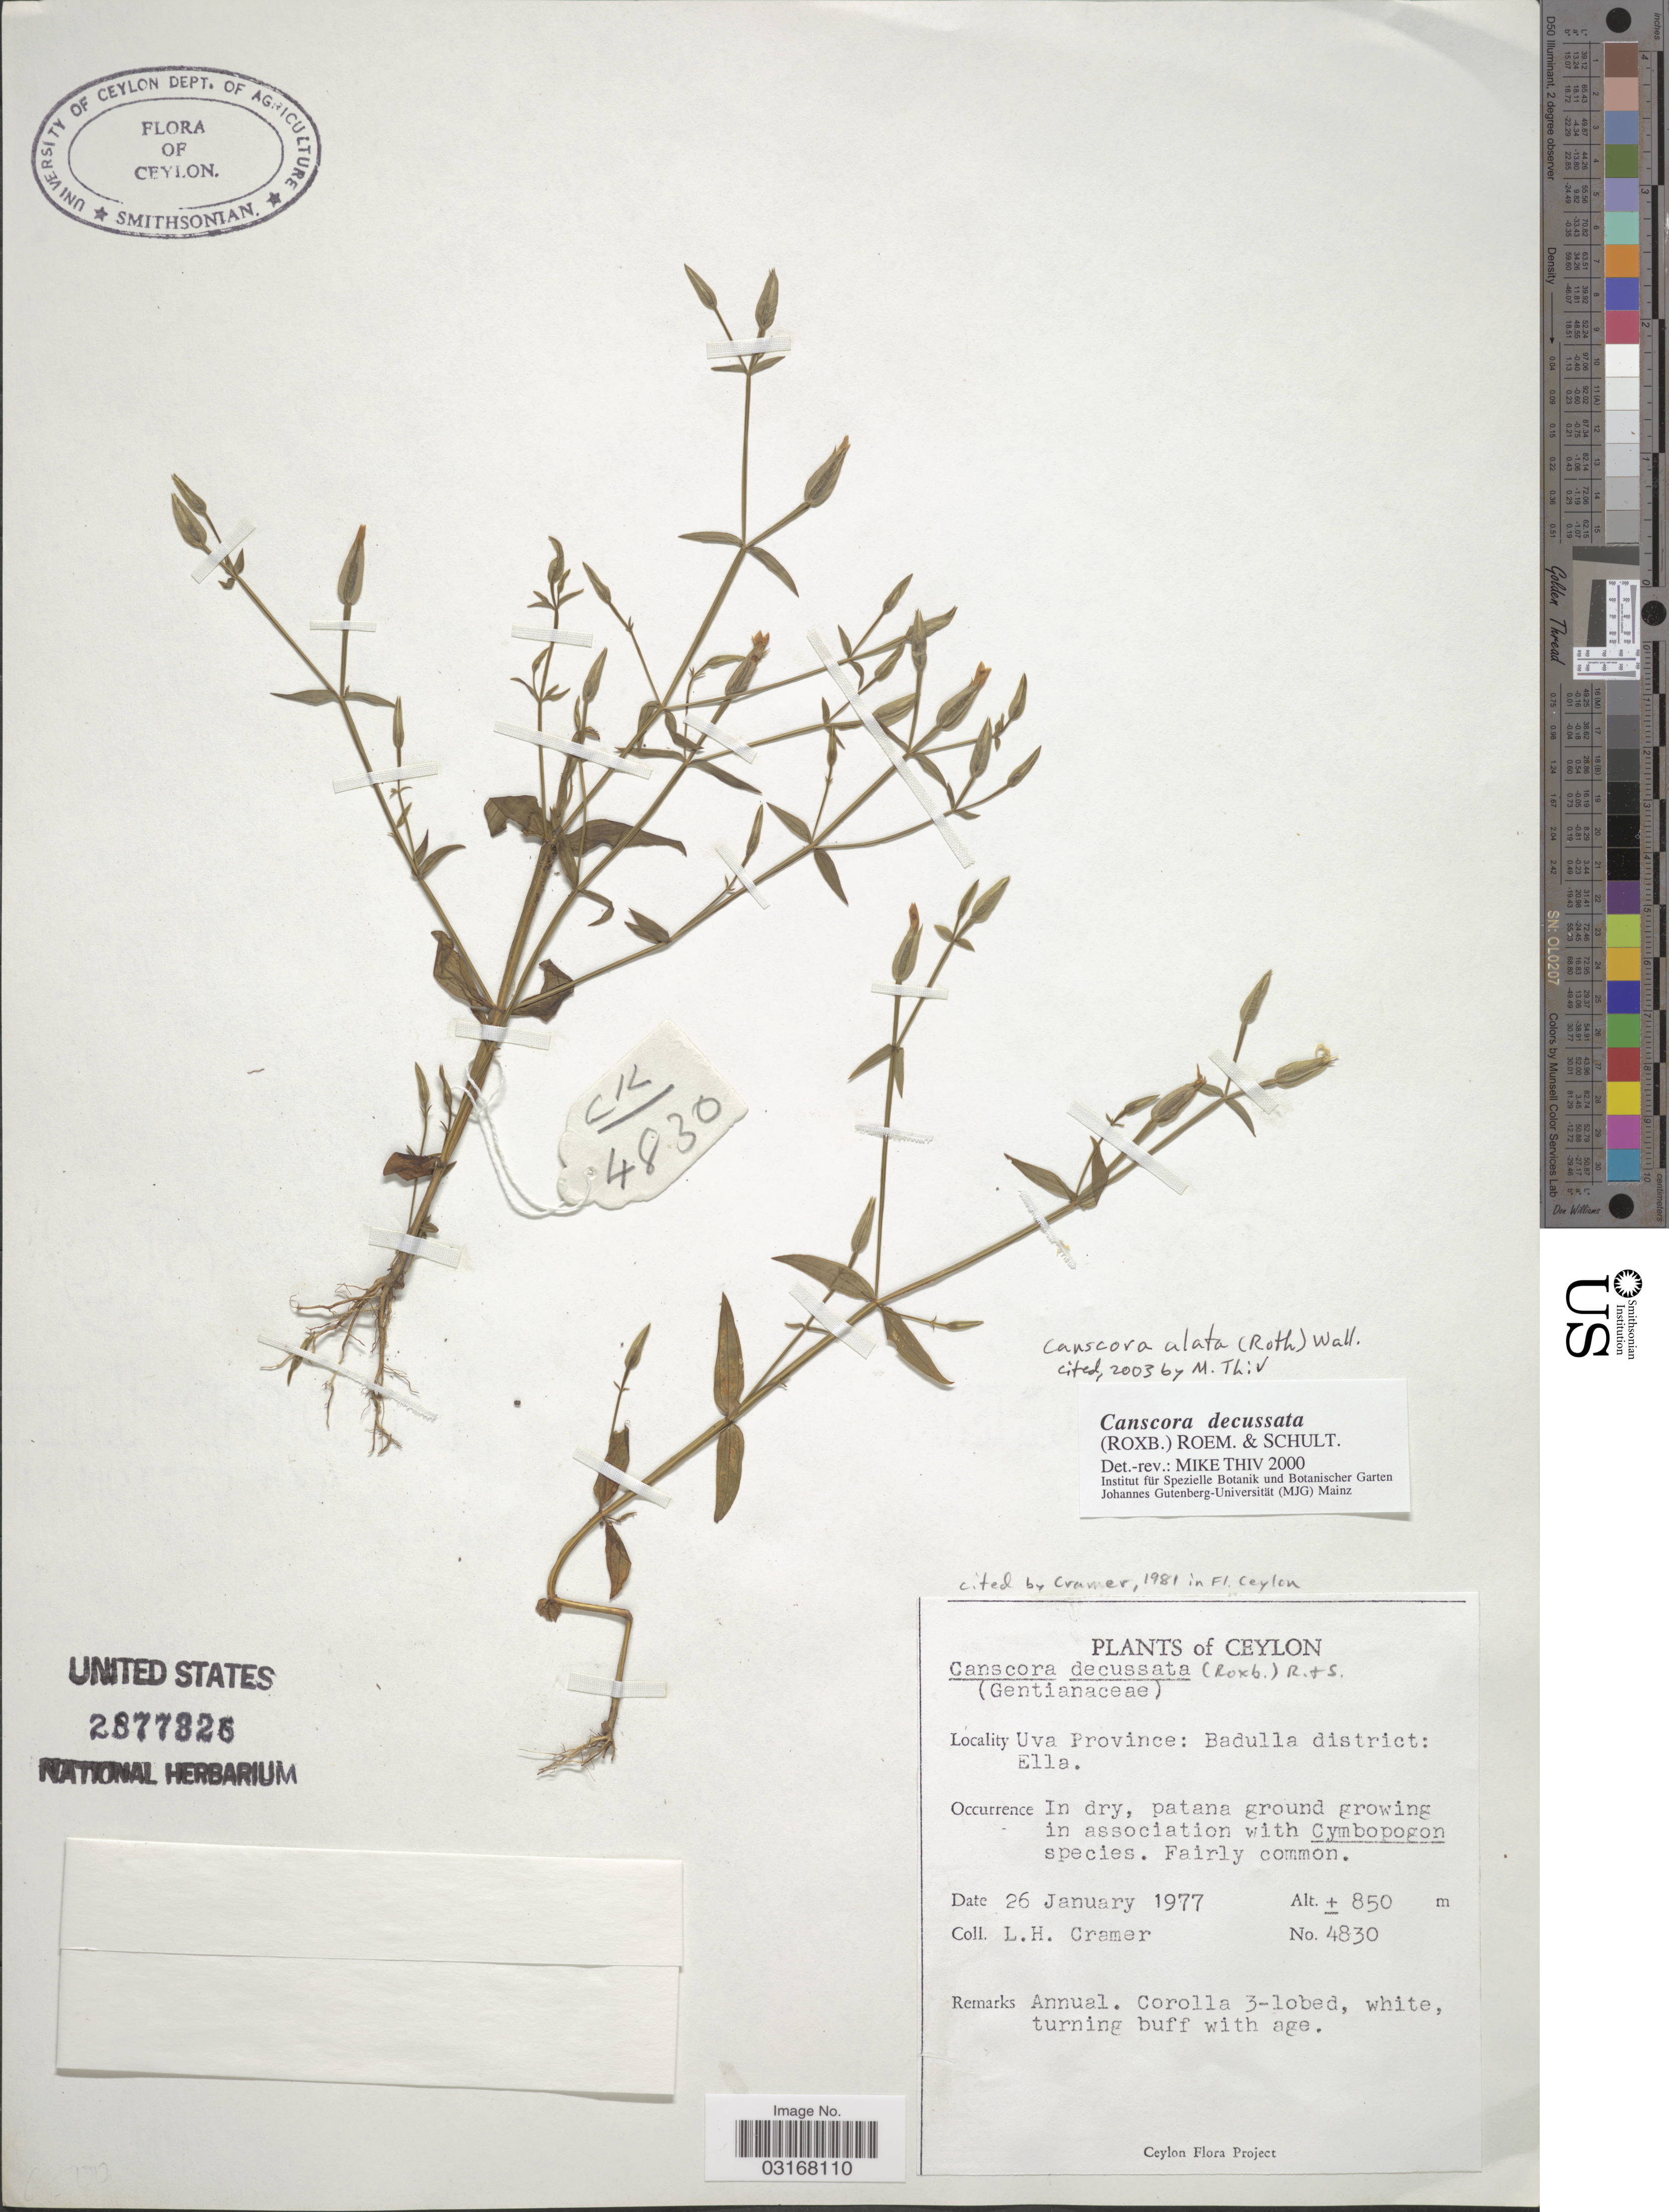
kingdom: Plantae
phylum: Tracheophyta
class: Magnoliopsida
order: Gentianales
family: Gentianaceae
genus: Canscora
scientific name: Canscora alata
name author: (Roth ex Roem. & Schult.) Wall.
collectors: L. H. Cramer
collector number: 4830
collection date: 1977-01-26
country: Sri Lanka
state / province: Uva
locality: Ceylon. Badulla district: Ella.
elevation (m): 850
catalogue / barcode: US 2877326